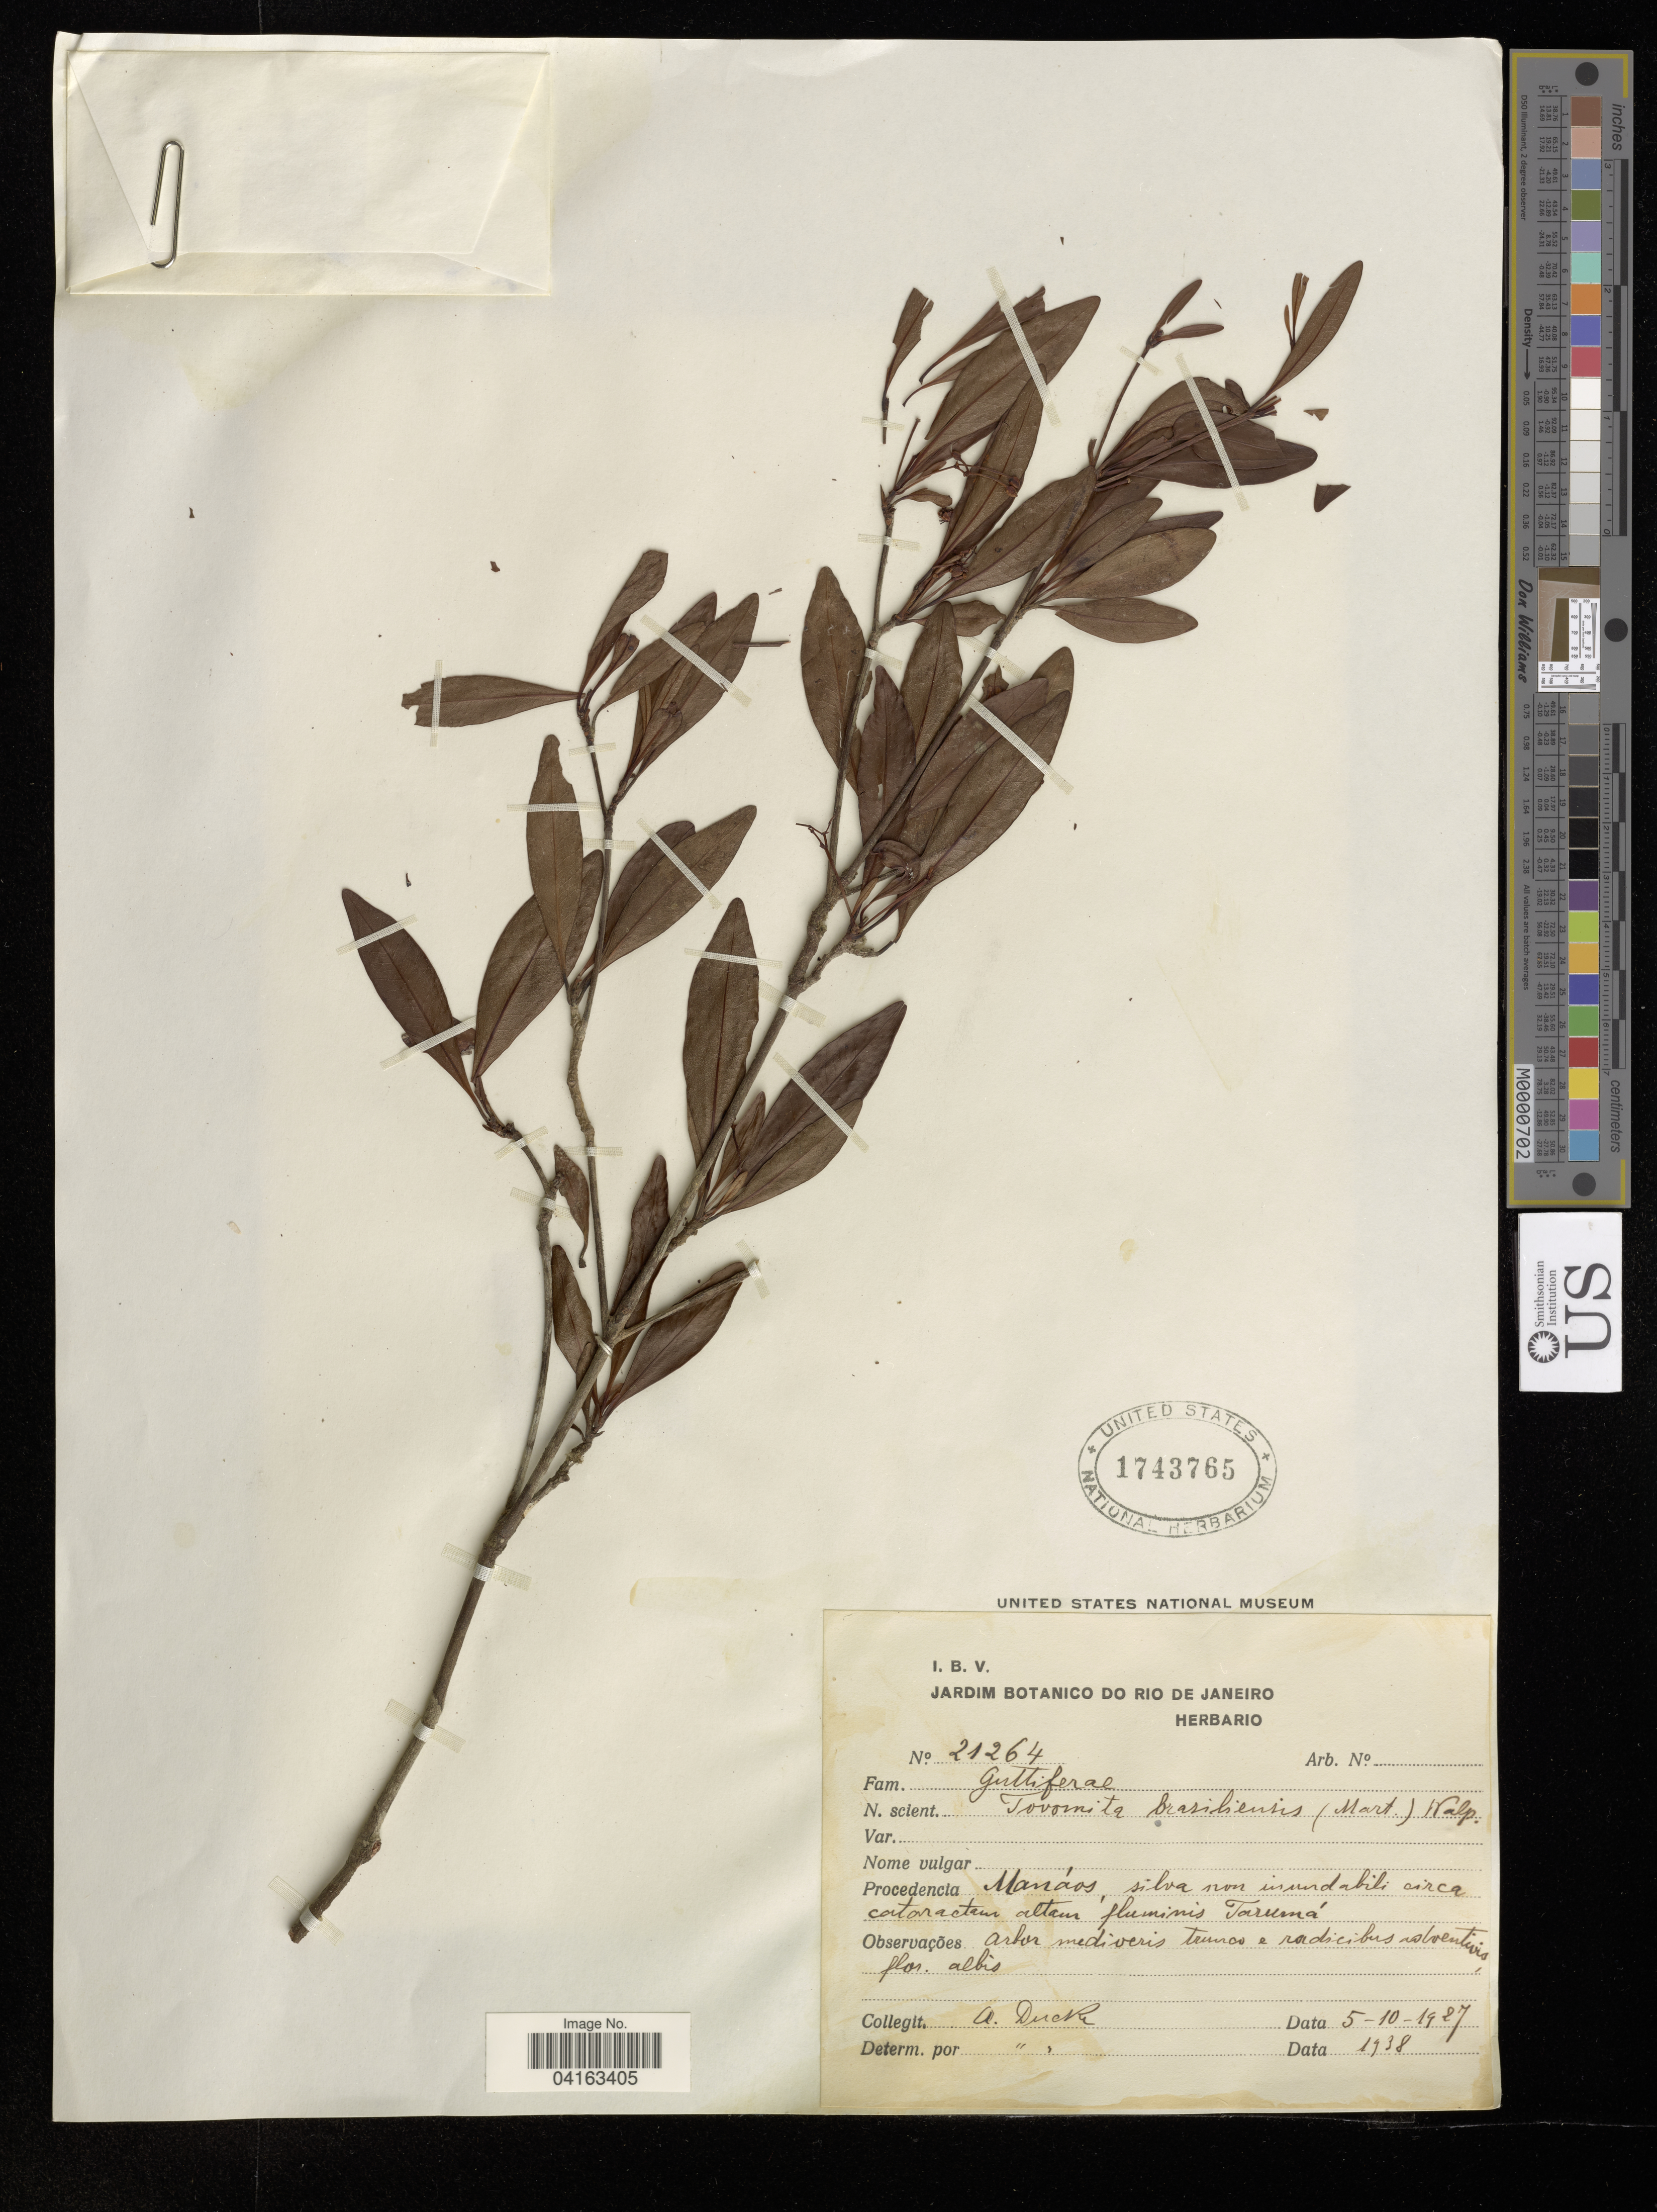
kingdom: Plantae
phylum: Tracheophyta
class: Magnoliopsida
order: Malpighiales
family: Clusiaceae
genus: Tovomita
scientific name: Tovomita brasiliensis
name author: (Mart.) Walp.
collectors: A. Ducke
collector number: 21264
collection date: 1927-10-05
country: Brazil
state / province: Rio de Janeiro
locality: Procedencia Manáos, silva non inundabili circa cataractam altam 'fluminis Taruma'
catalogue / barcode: US 1743765